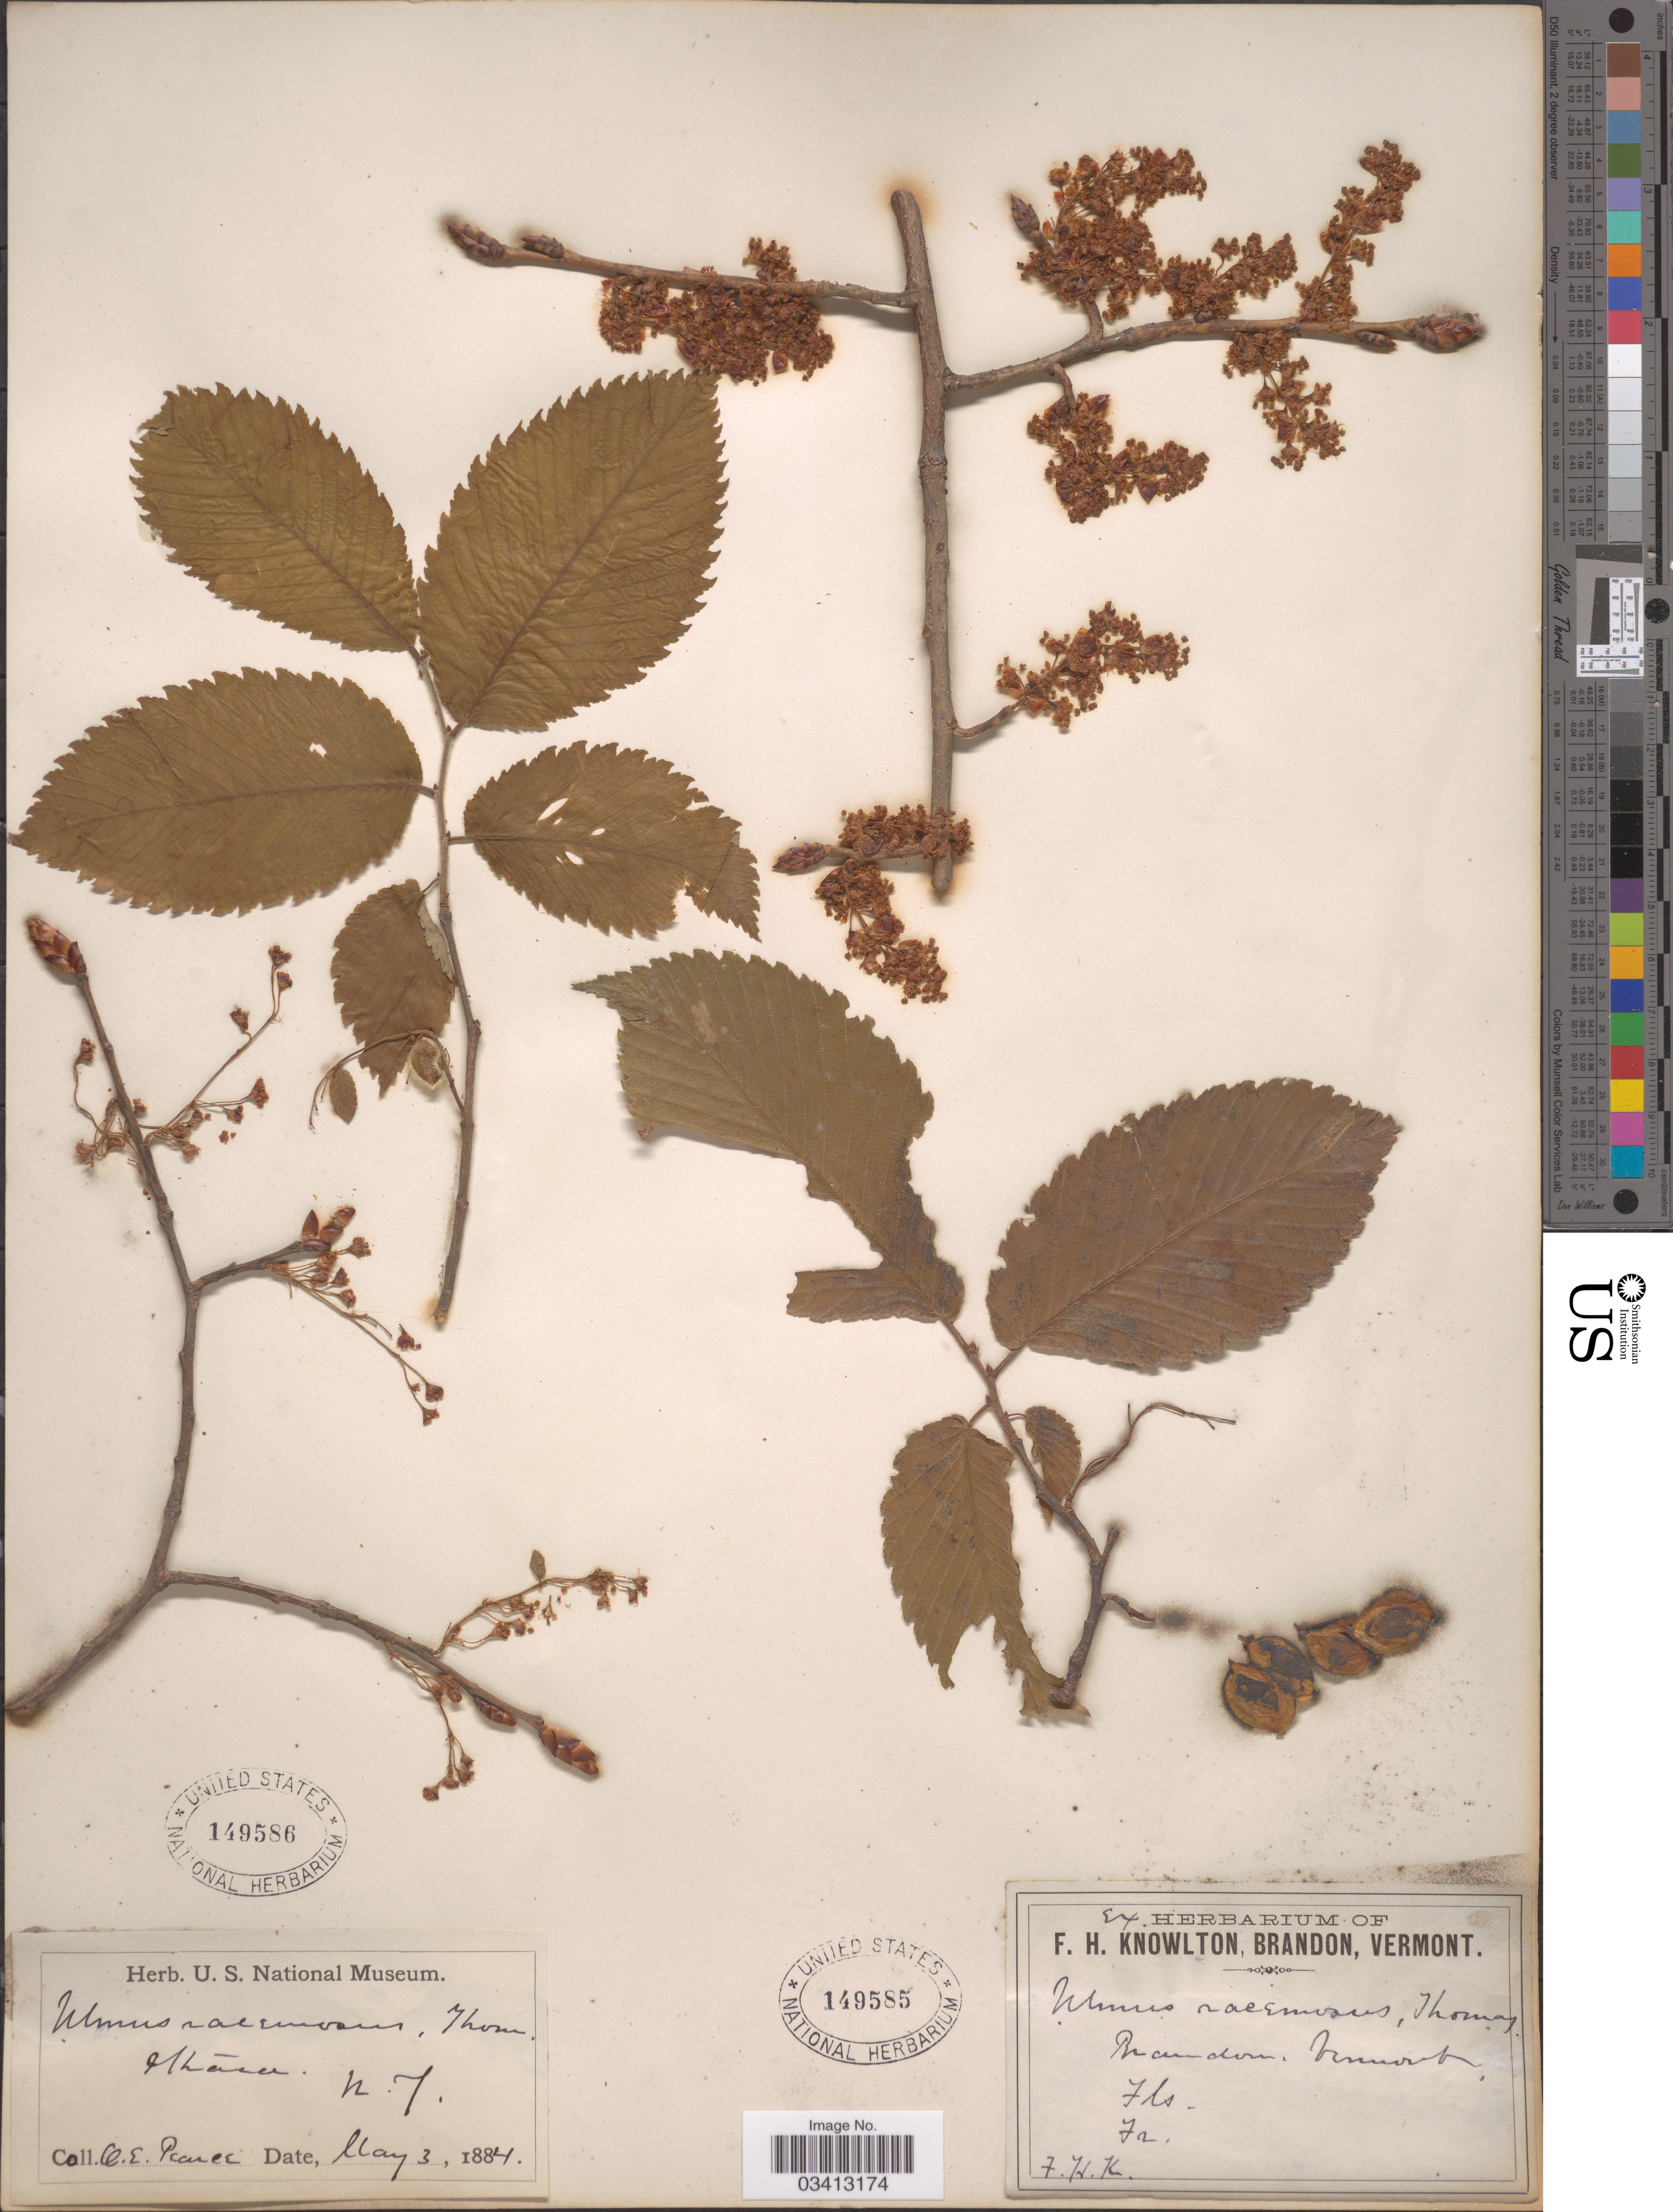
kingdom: Plantae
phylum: Tracheophyta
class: Magnoliopsida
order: Rosales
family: Ulmaceae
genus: Ulmus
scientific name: Ulmus thomasii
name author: Sarg.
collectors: O. E. Pearce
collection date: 1884-05-03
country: United States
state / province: New York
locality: Ithaca.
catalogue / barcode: US 149586-2